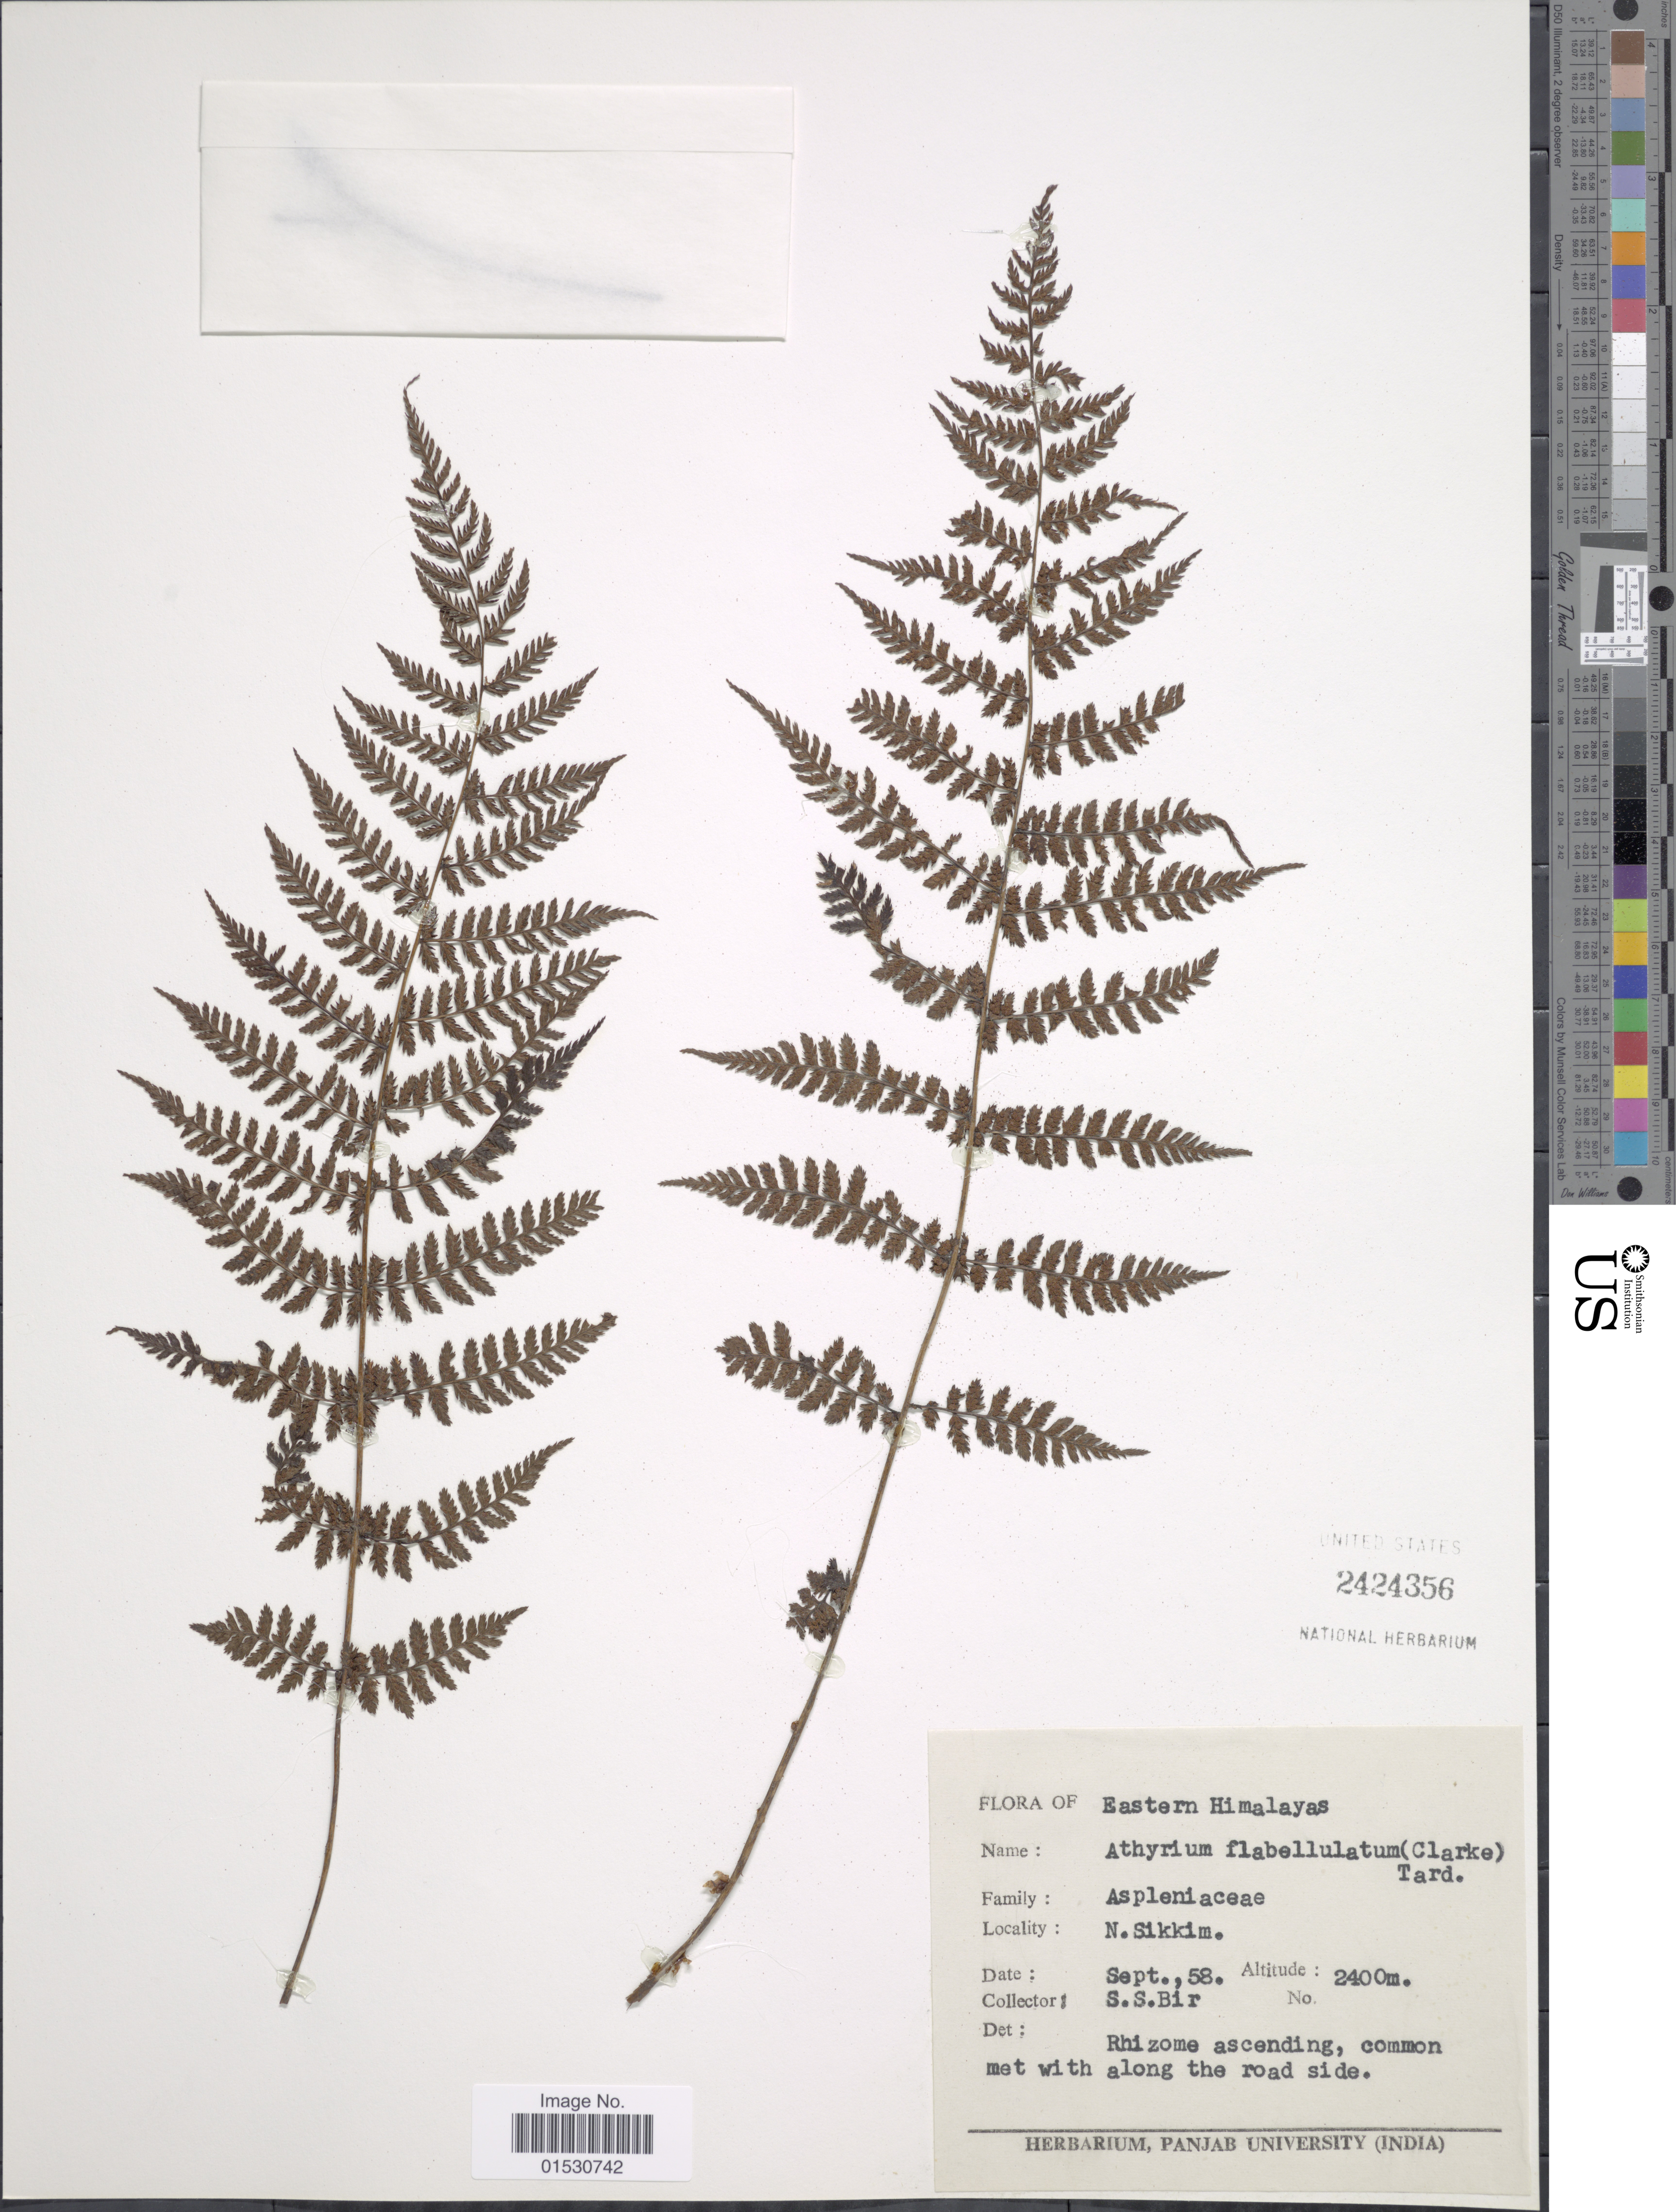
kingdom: Plantae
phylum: Tracheophyta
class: Polypodiopsida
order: Polypodiales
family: Athyriaceae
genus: Athyrium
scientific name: Athyrium flabellulatum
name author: (C.B. Clarke) Tardieu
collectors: S. S. Bir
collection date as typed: Transcribed d/m/y: /9/58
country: India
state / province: Sikkim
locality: Eastern Himalayas, N Sikkim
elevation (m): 2400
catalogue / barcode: US 2424356